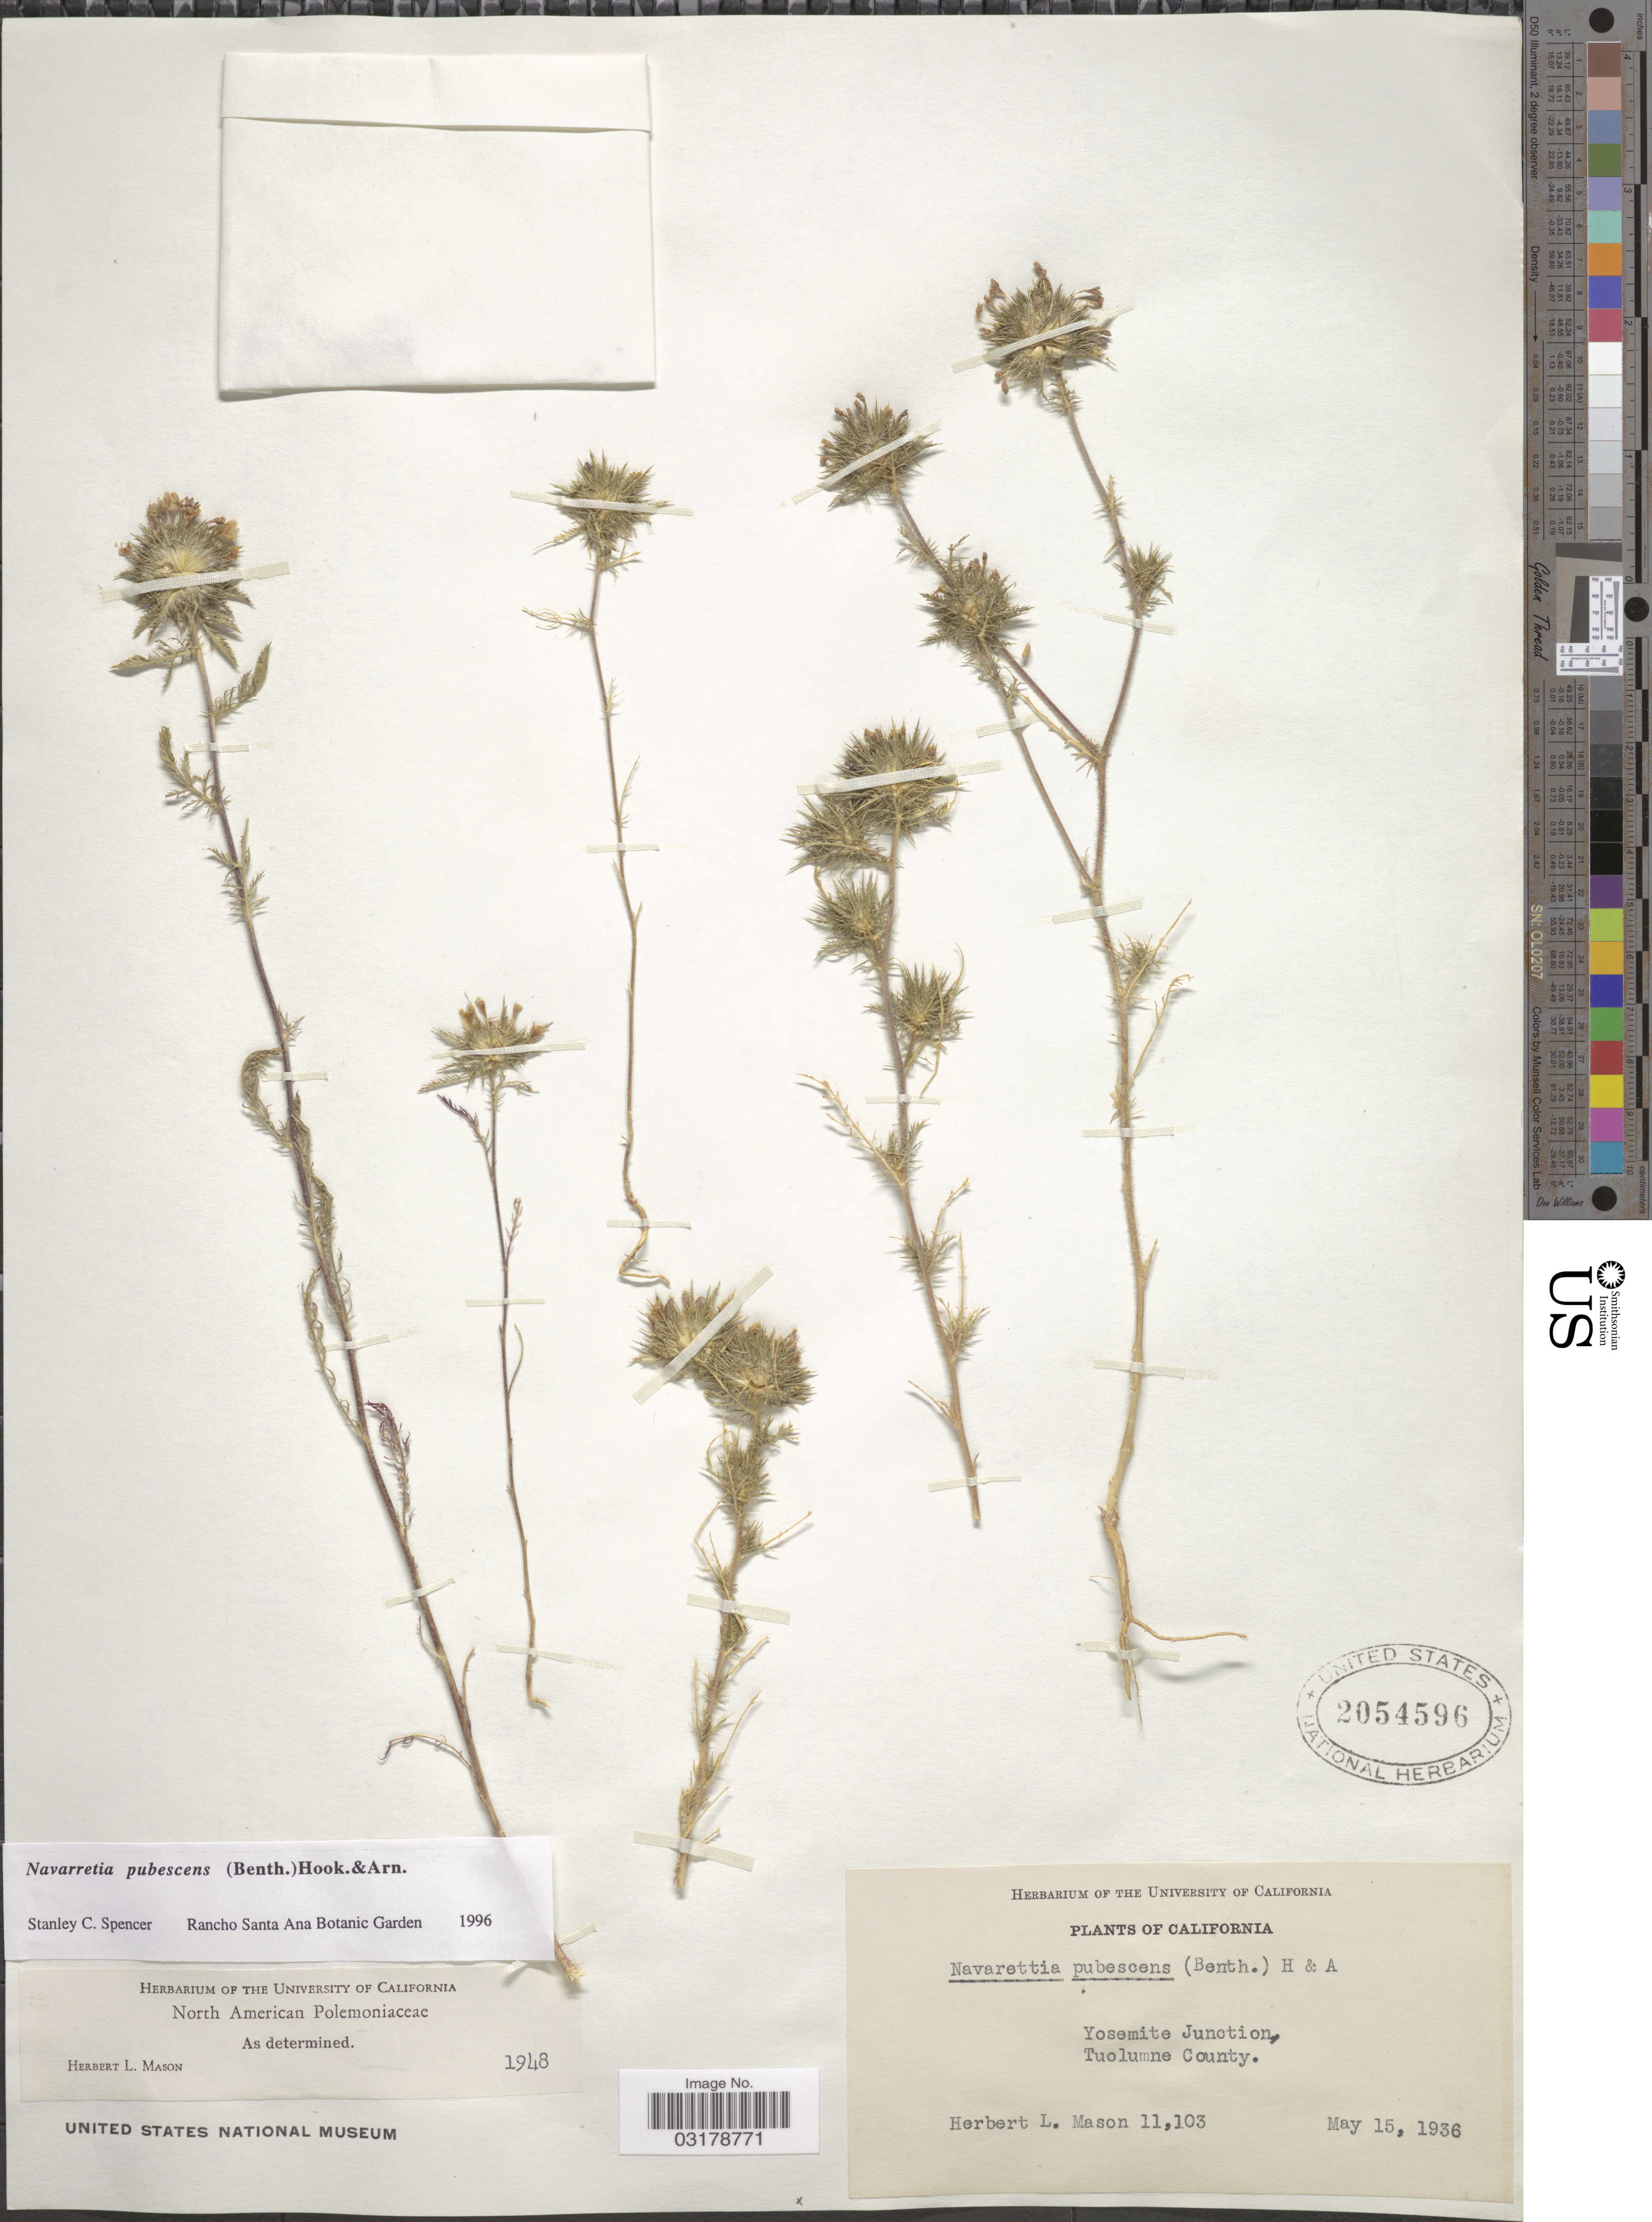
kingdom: Plantae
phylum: Tracheophyta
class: Magnoliopsida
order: Ericales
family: Polemoniaceae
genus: Navarretia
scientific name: Navarretia pubescens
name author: (Benth.) Hook. & Arn.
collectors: H. L. Mason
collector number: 11103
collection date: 1936-05-15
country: United States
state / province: California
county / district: Tuolumne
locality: Yosemite Junction, Tuolumne County.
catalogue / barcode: US 2054596